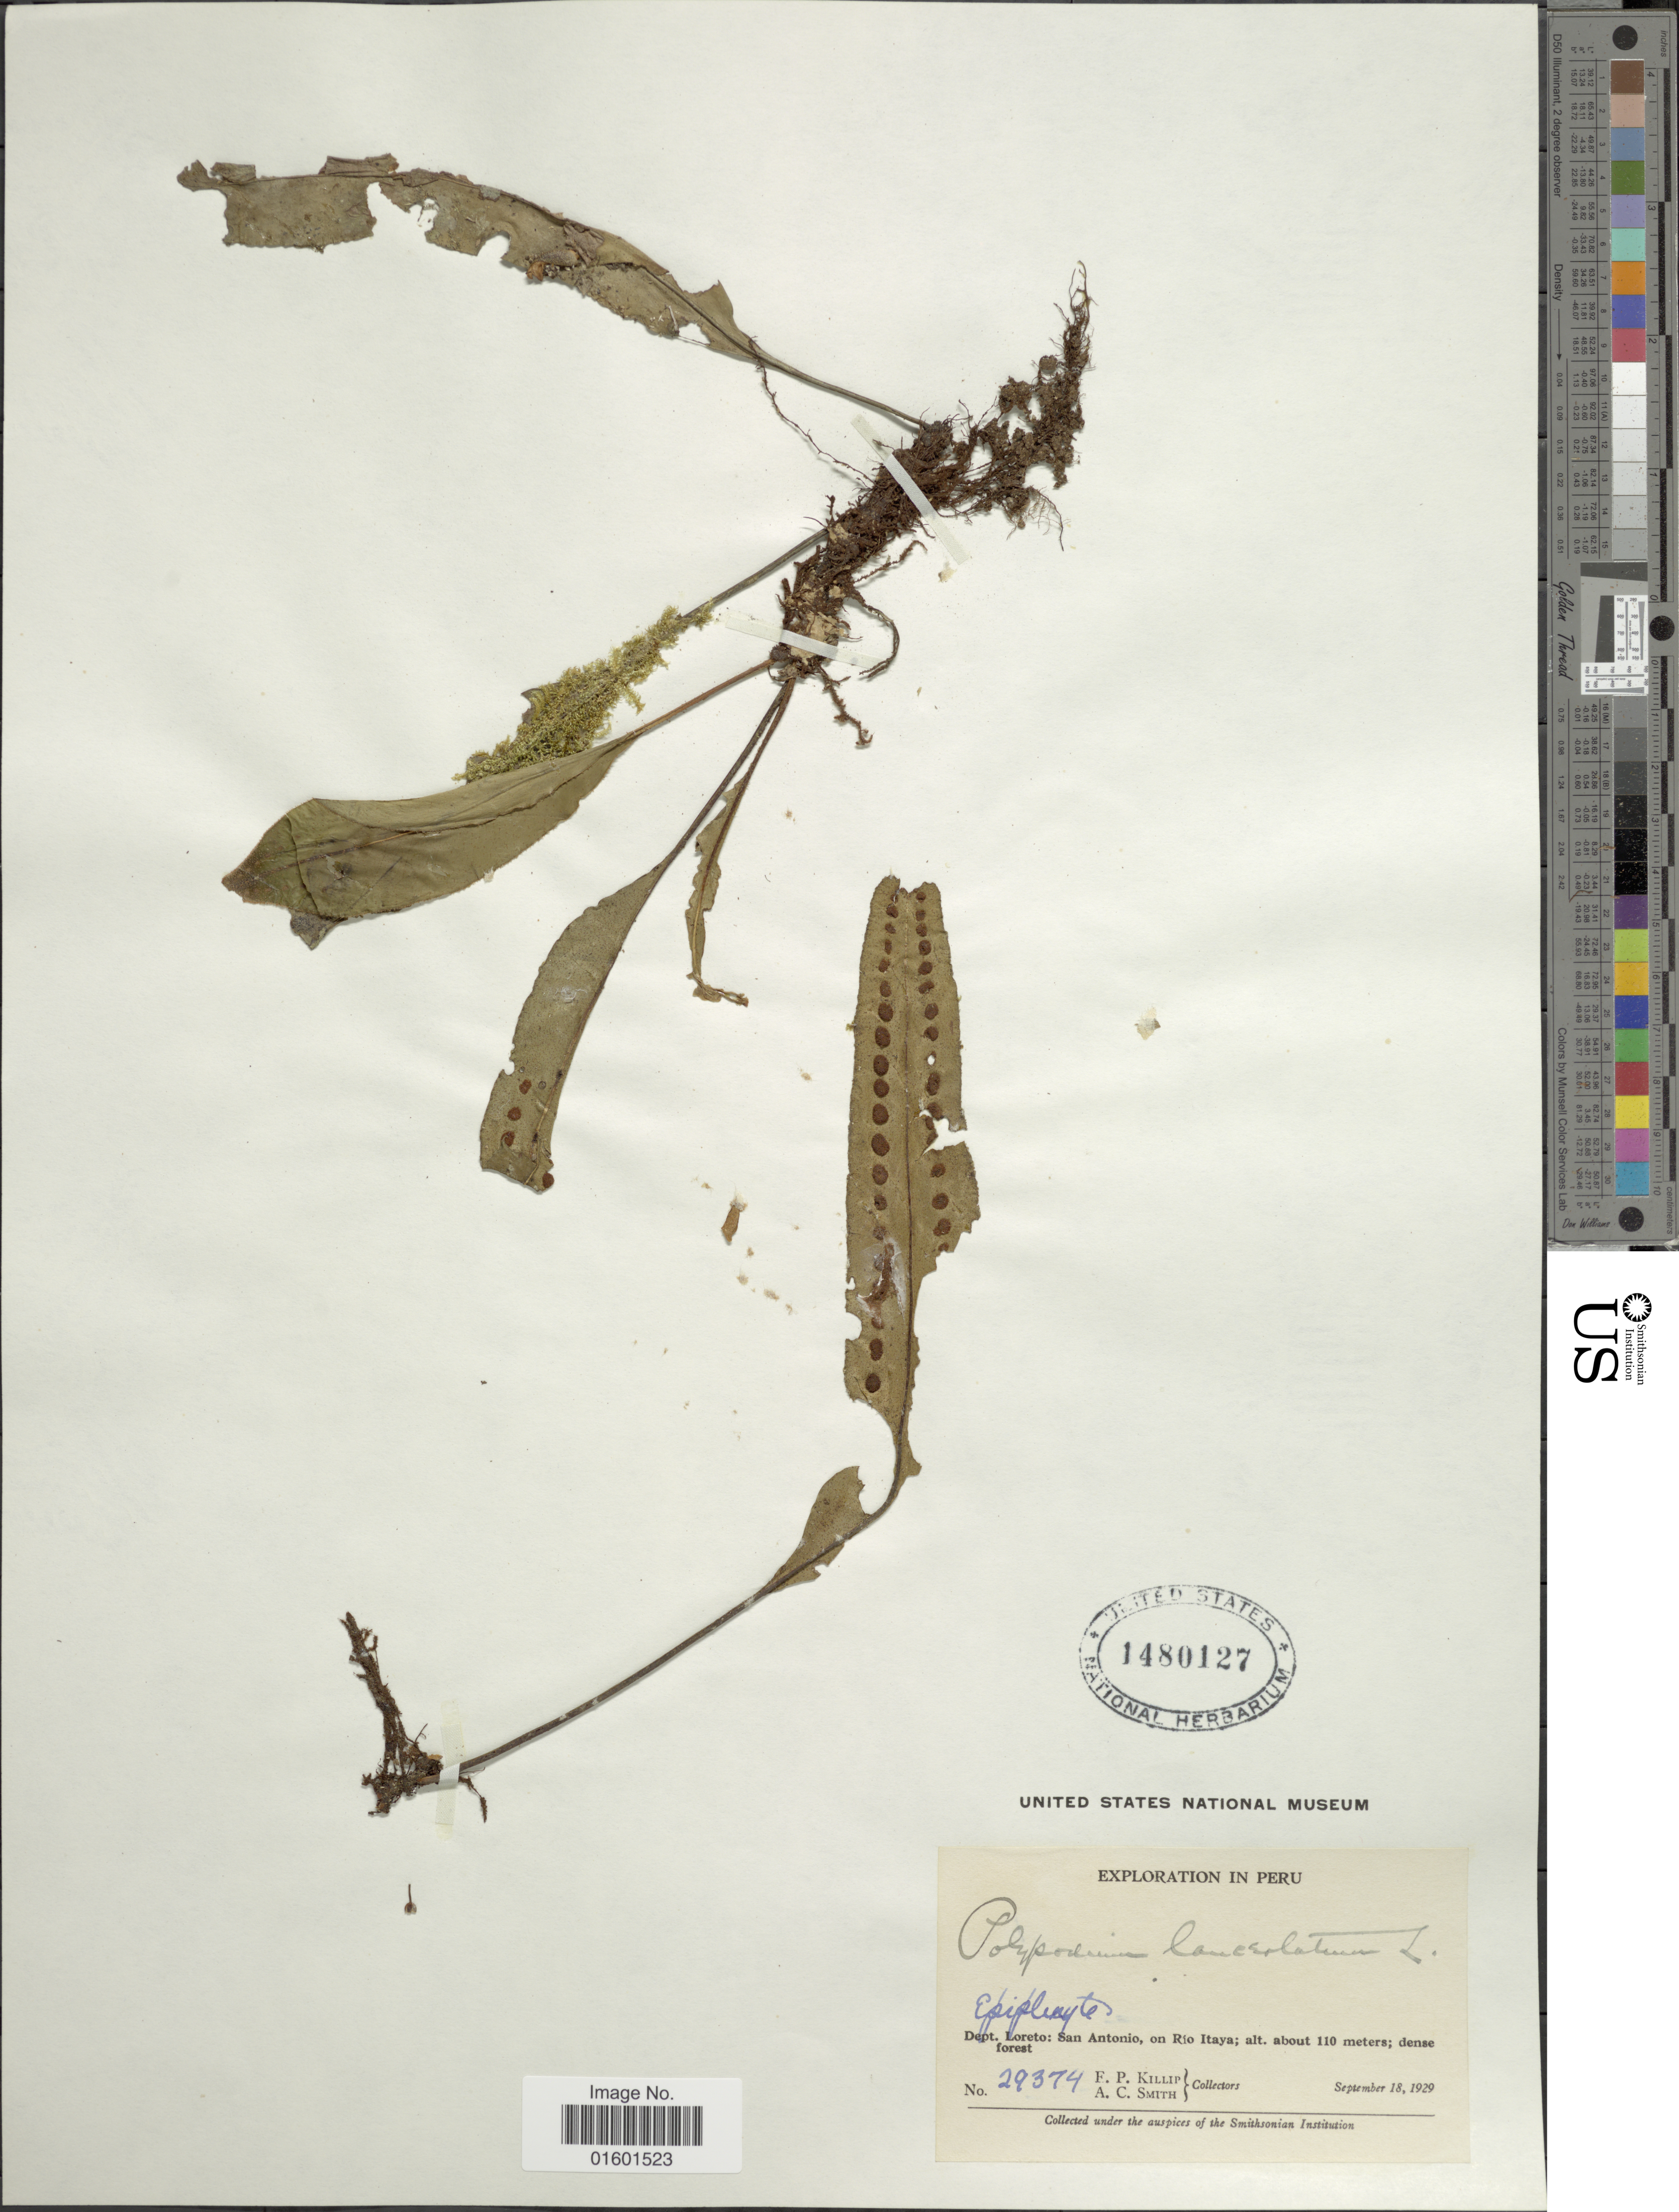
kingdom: Plantae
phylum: Tracheophyta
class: Polypodiopsida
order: Polypodiales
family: Polypodiaceae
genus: Microgramma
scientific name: Microgramma percussa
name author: (Cav.) de la Sota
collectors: E. P. Killip & A. C. Smith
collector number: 29374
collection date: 1929-09-18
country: Peru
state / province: Loreto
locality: San Antonio, on Rio Itaya; dense forest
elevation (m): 110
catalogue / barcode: US 1480127